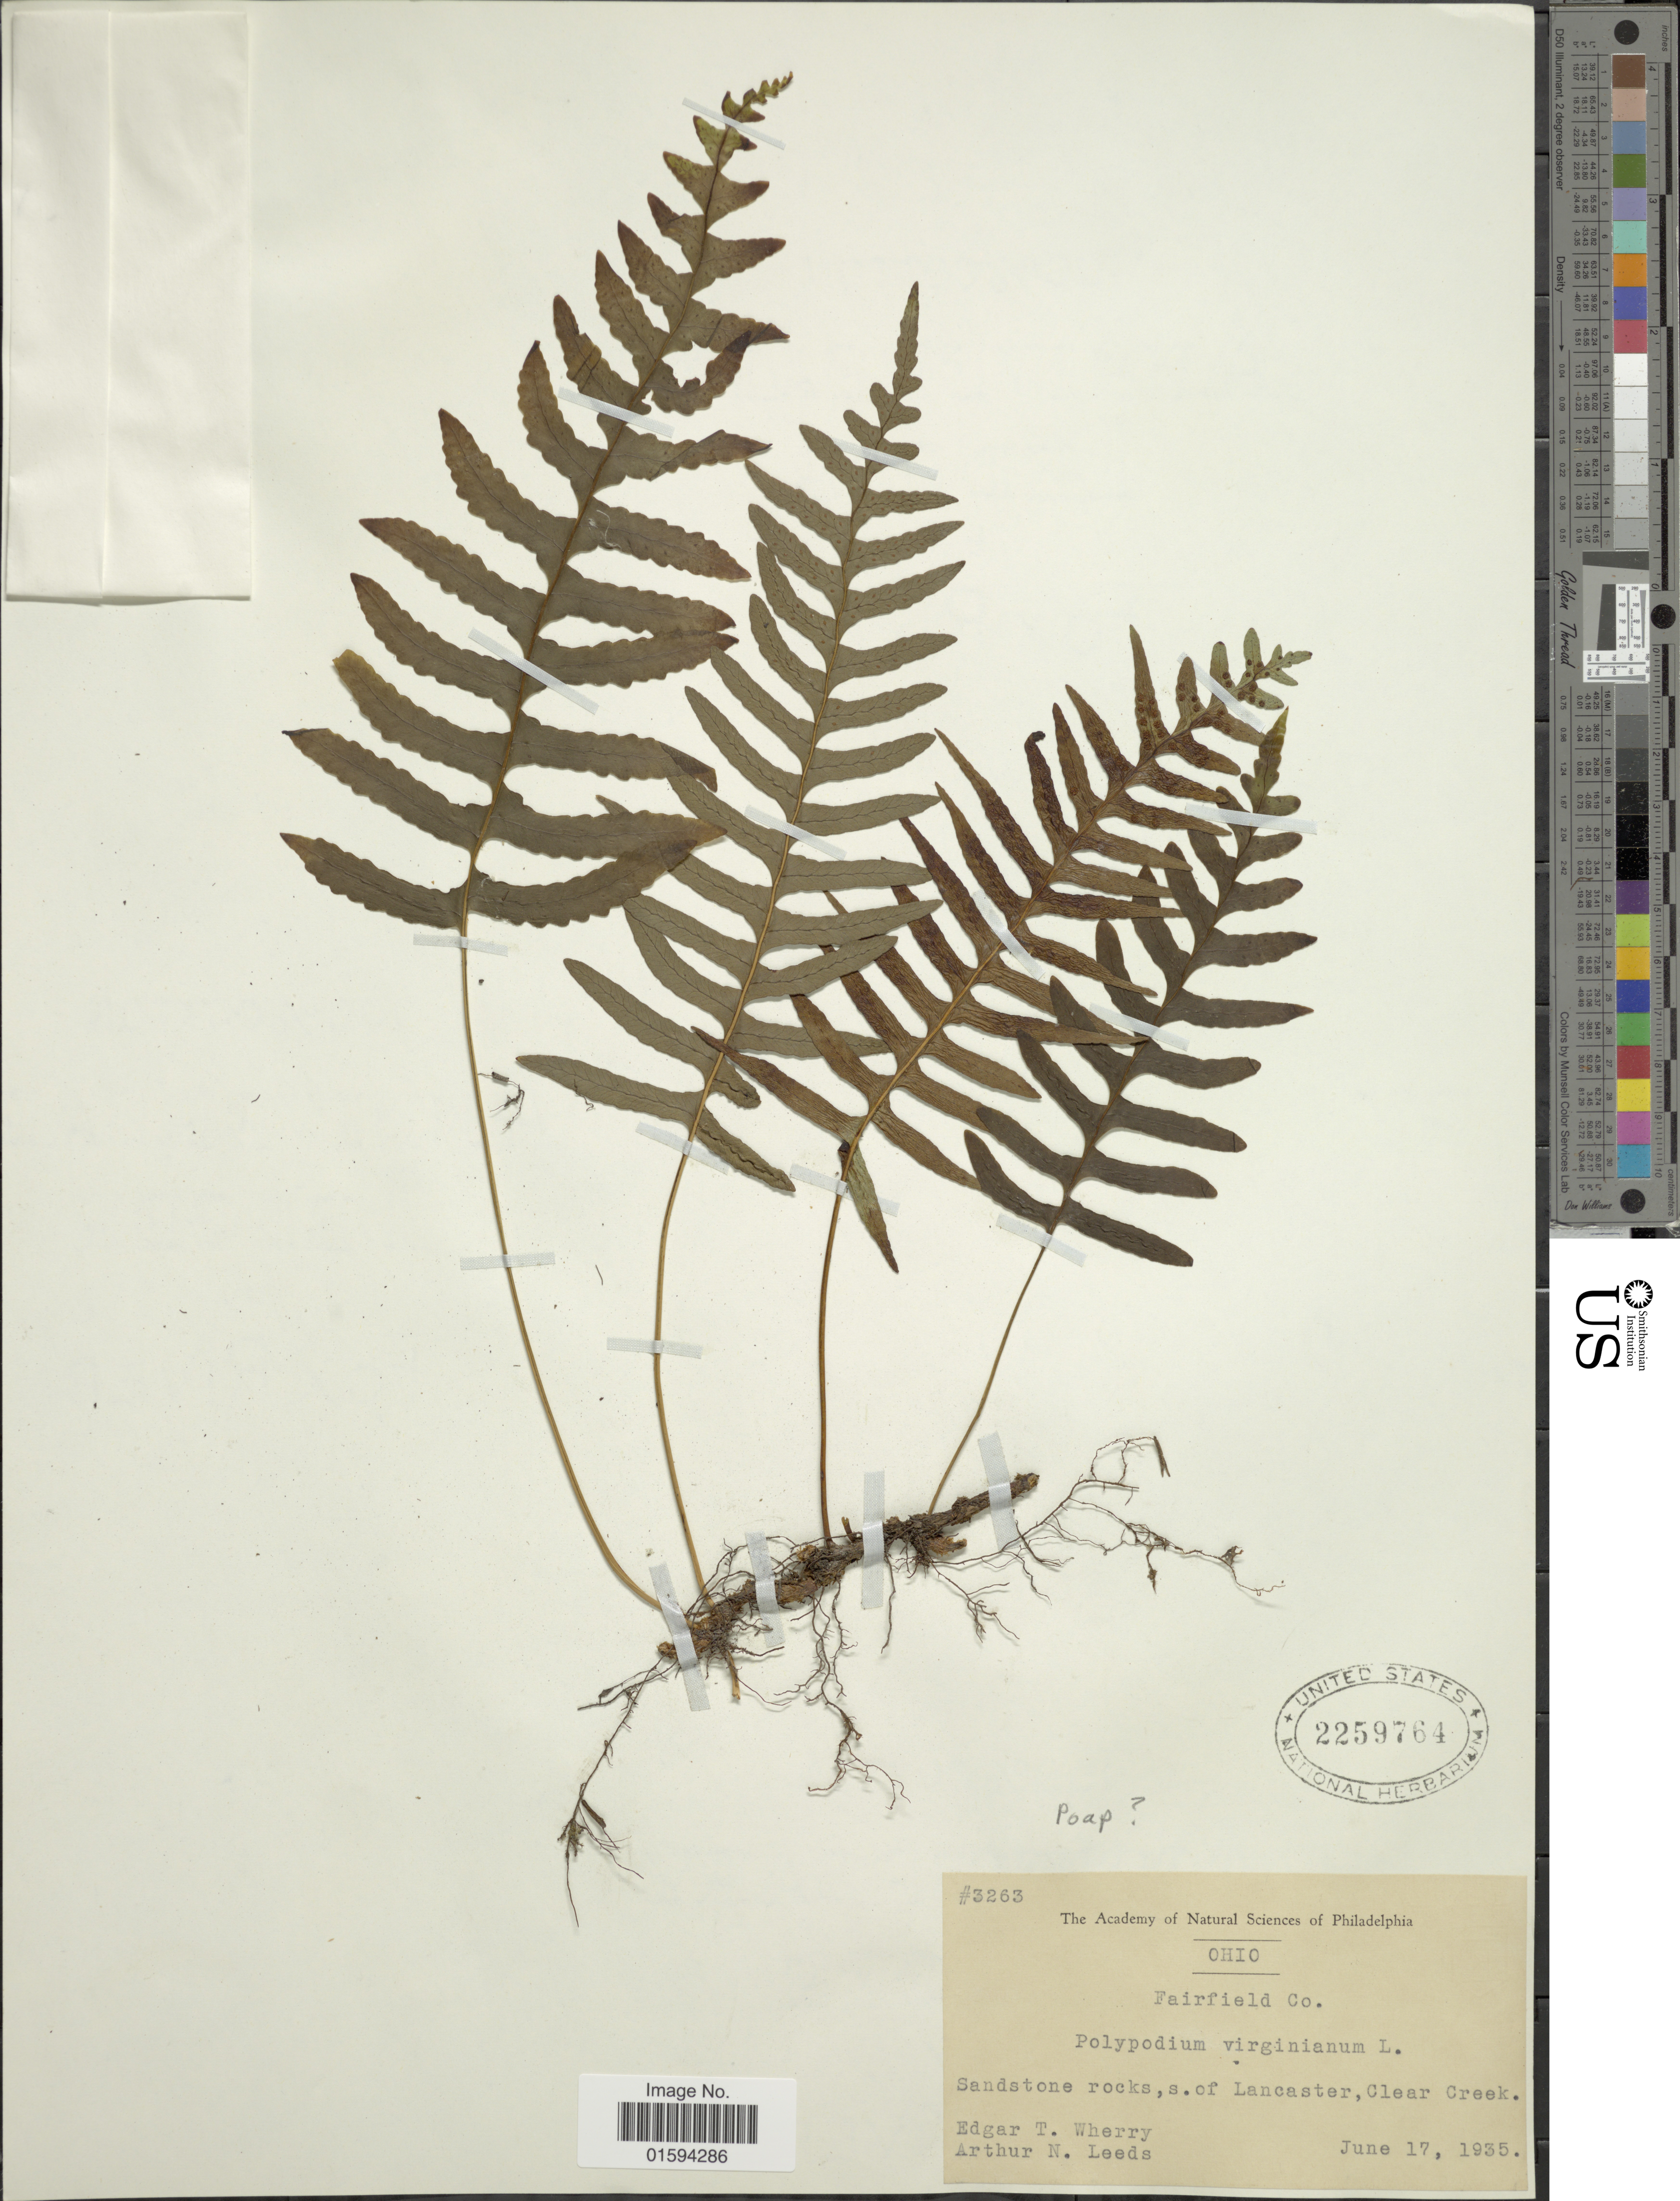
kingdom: Plantae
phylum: Tracheophyta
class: Polypodiopsida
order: Polypodiales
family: Polypodiaceae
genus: Polypodium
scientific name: Polypodium appalachianum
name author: Haufler & Windham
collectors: E. T. Wherry & A. N. Leeds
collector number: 3263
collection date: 1935-06-17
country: United States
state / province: Ohio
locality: Faifield Co., sandstone rocks, s. of Lancaster, Clear Creek.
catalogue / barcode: US 2259764